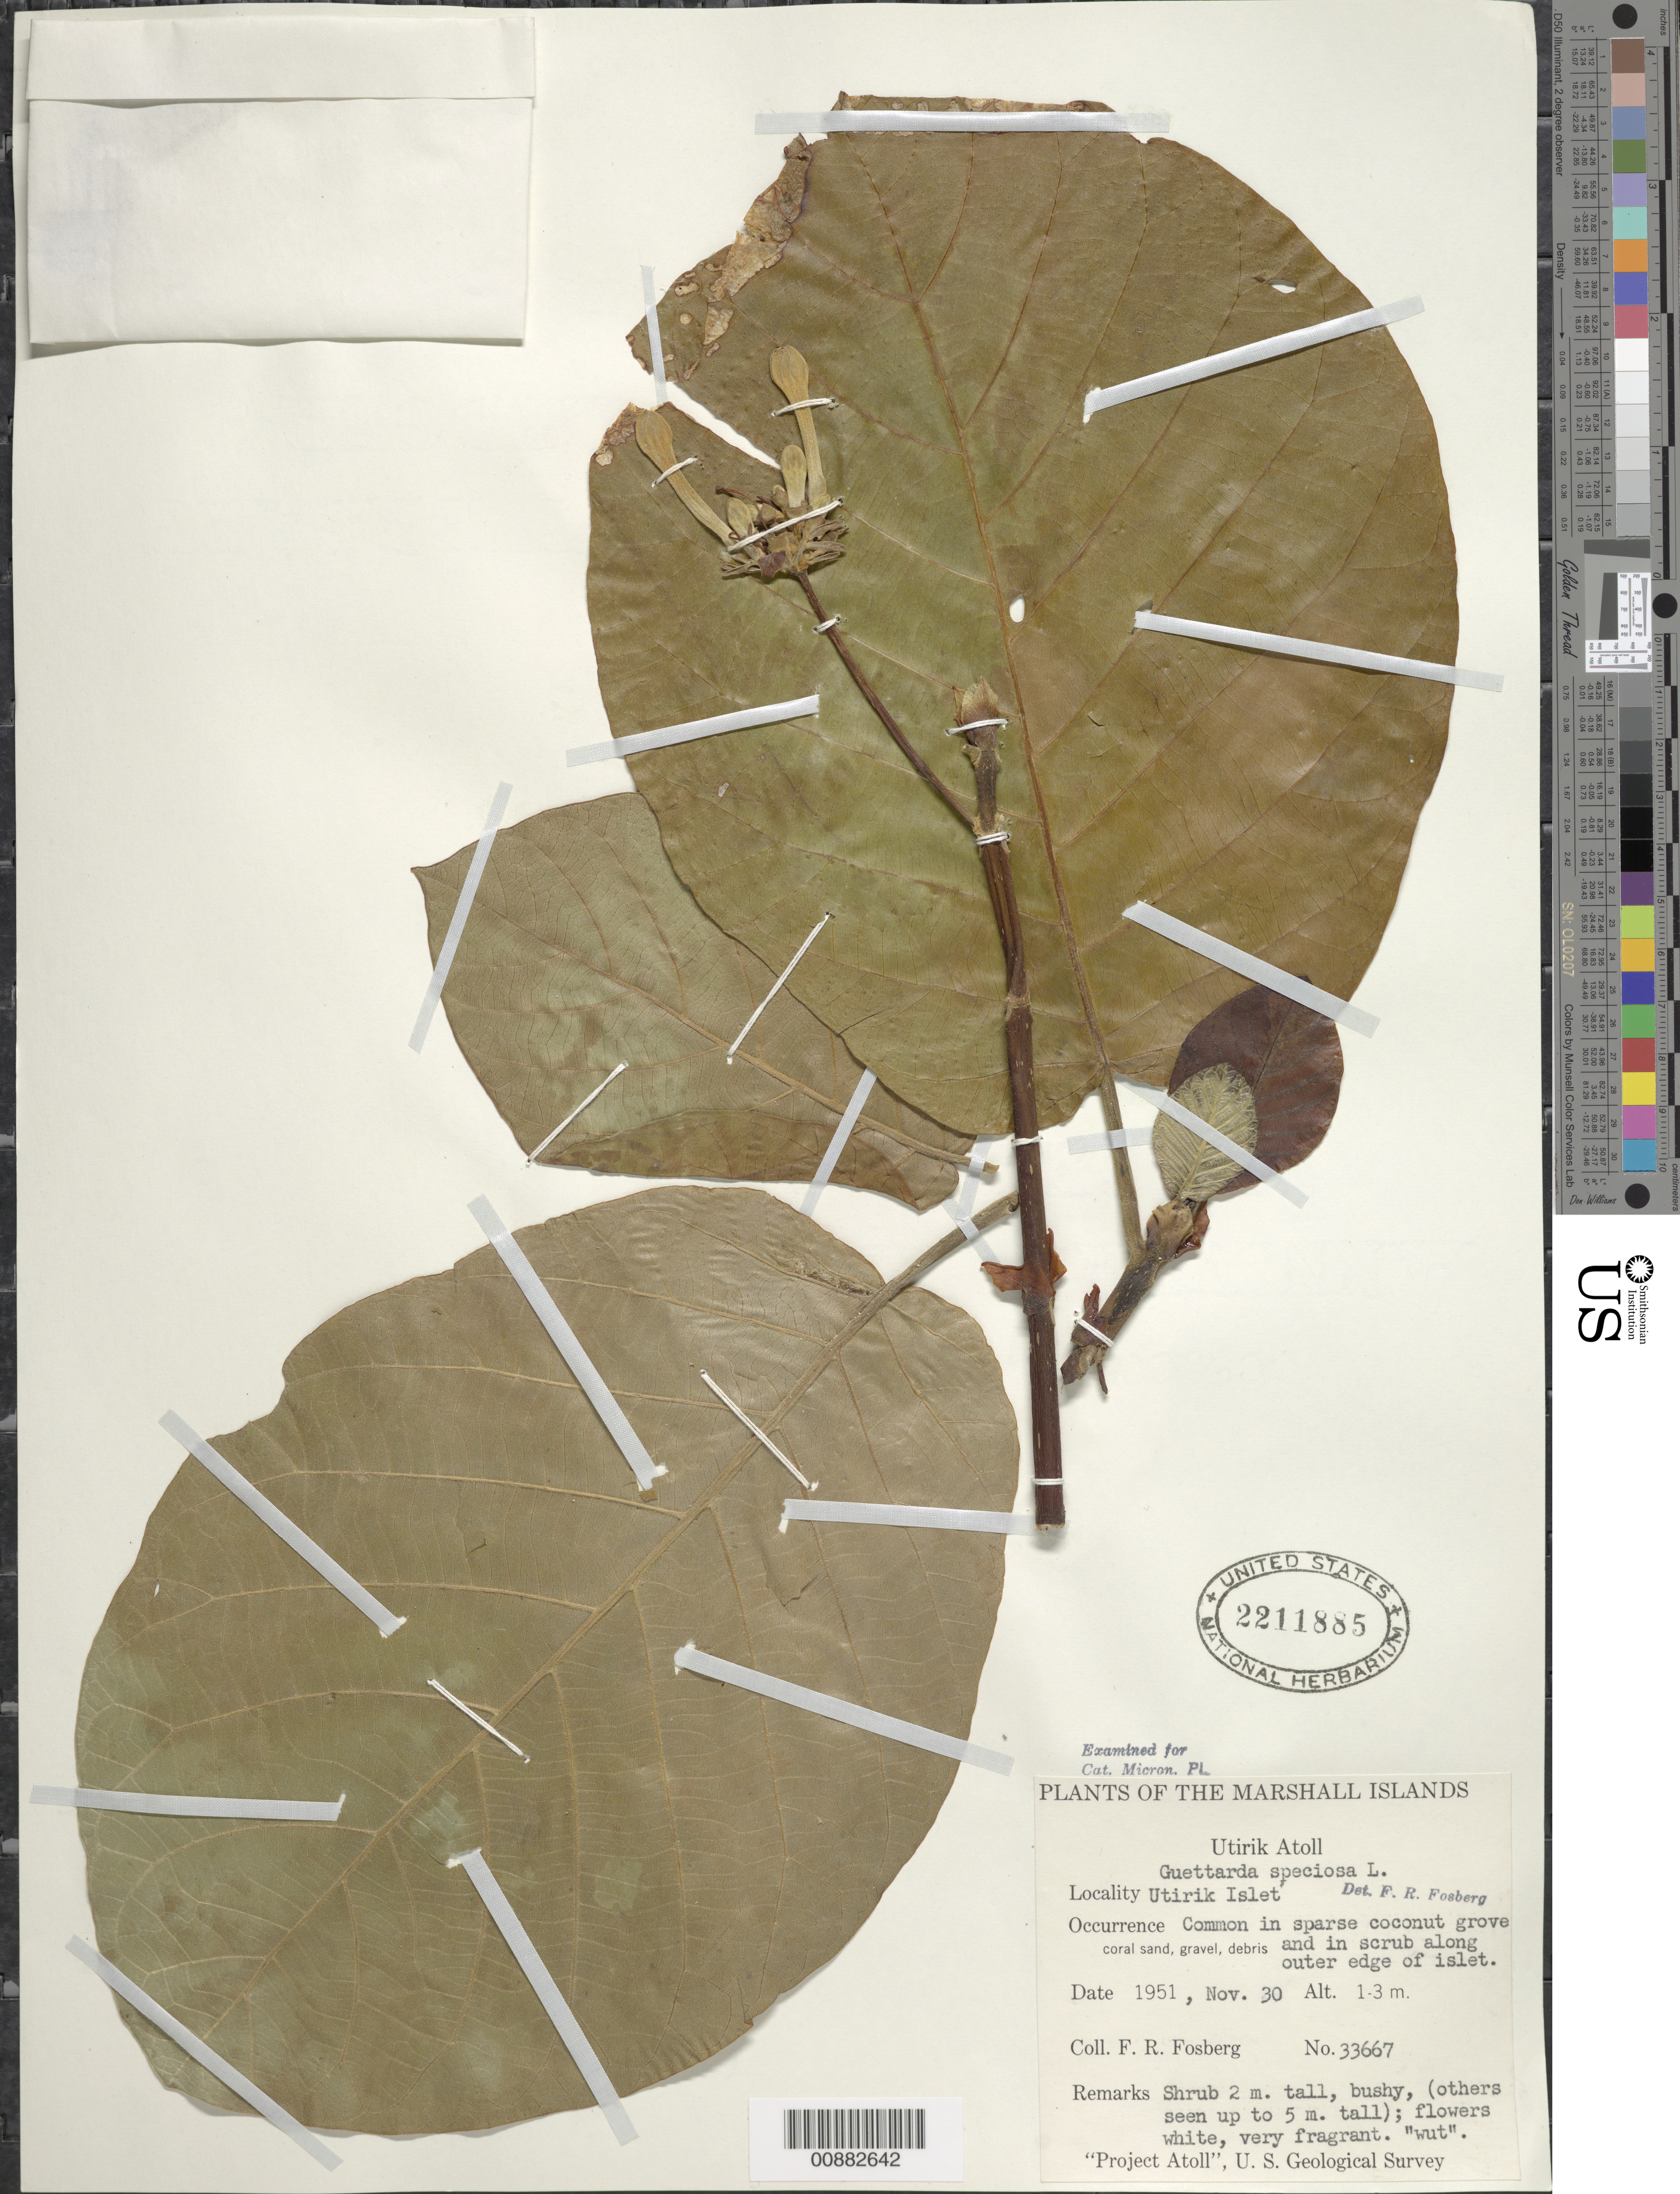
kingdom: Plantae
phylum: Tracheophyta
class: Magnoliopsida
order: Gentianales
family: Rubiaceae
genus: Guettarda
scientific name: Guettarda speciosa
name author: L.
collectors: F. R. Fosberg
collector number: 33667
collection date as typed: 30 Nov 1951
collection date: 1951-11-30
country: Marshall Islands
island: Utrik [Utirik] Atoll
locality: Utirik Islet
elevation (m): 1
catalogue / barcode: US 2211885